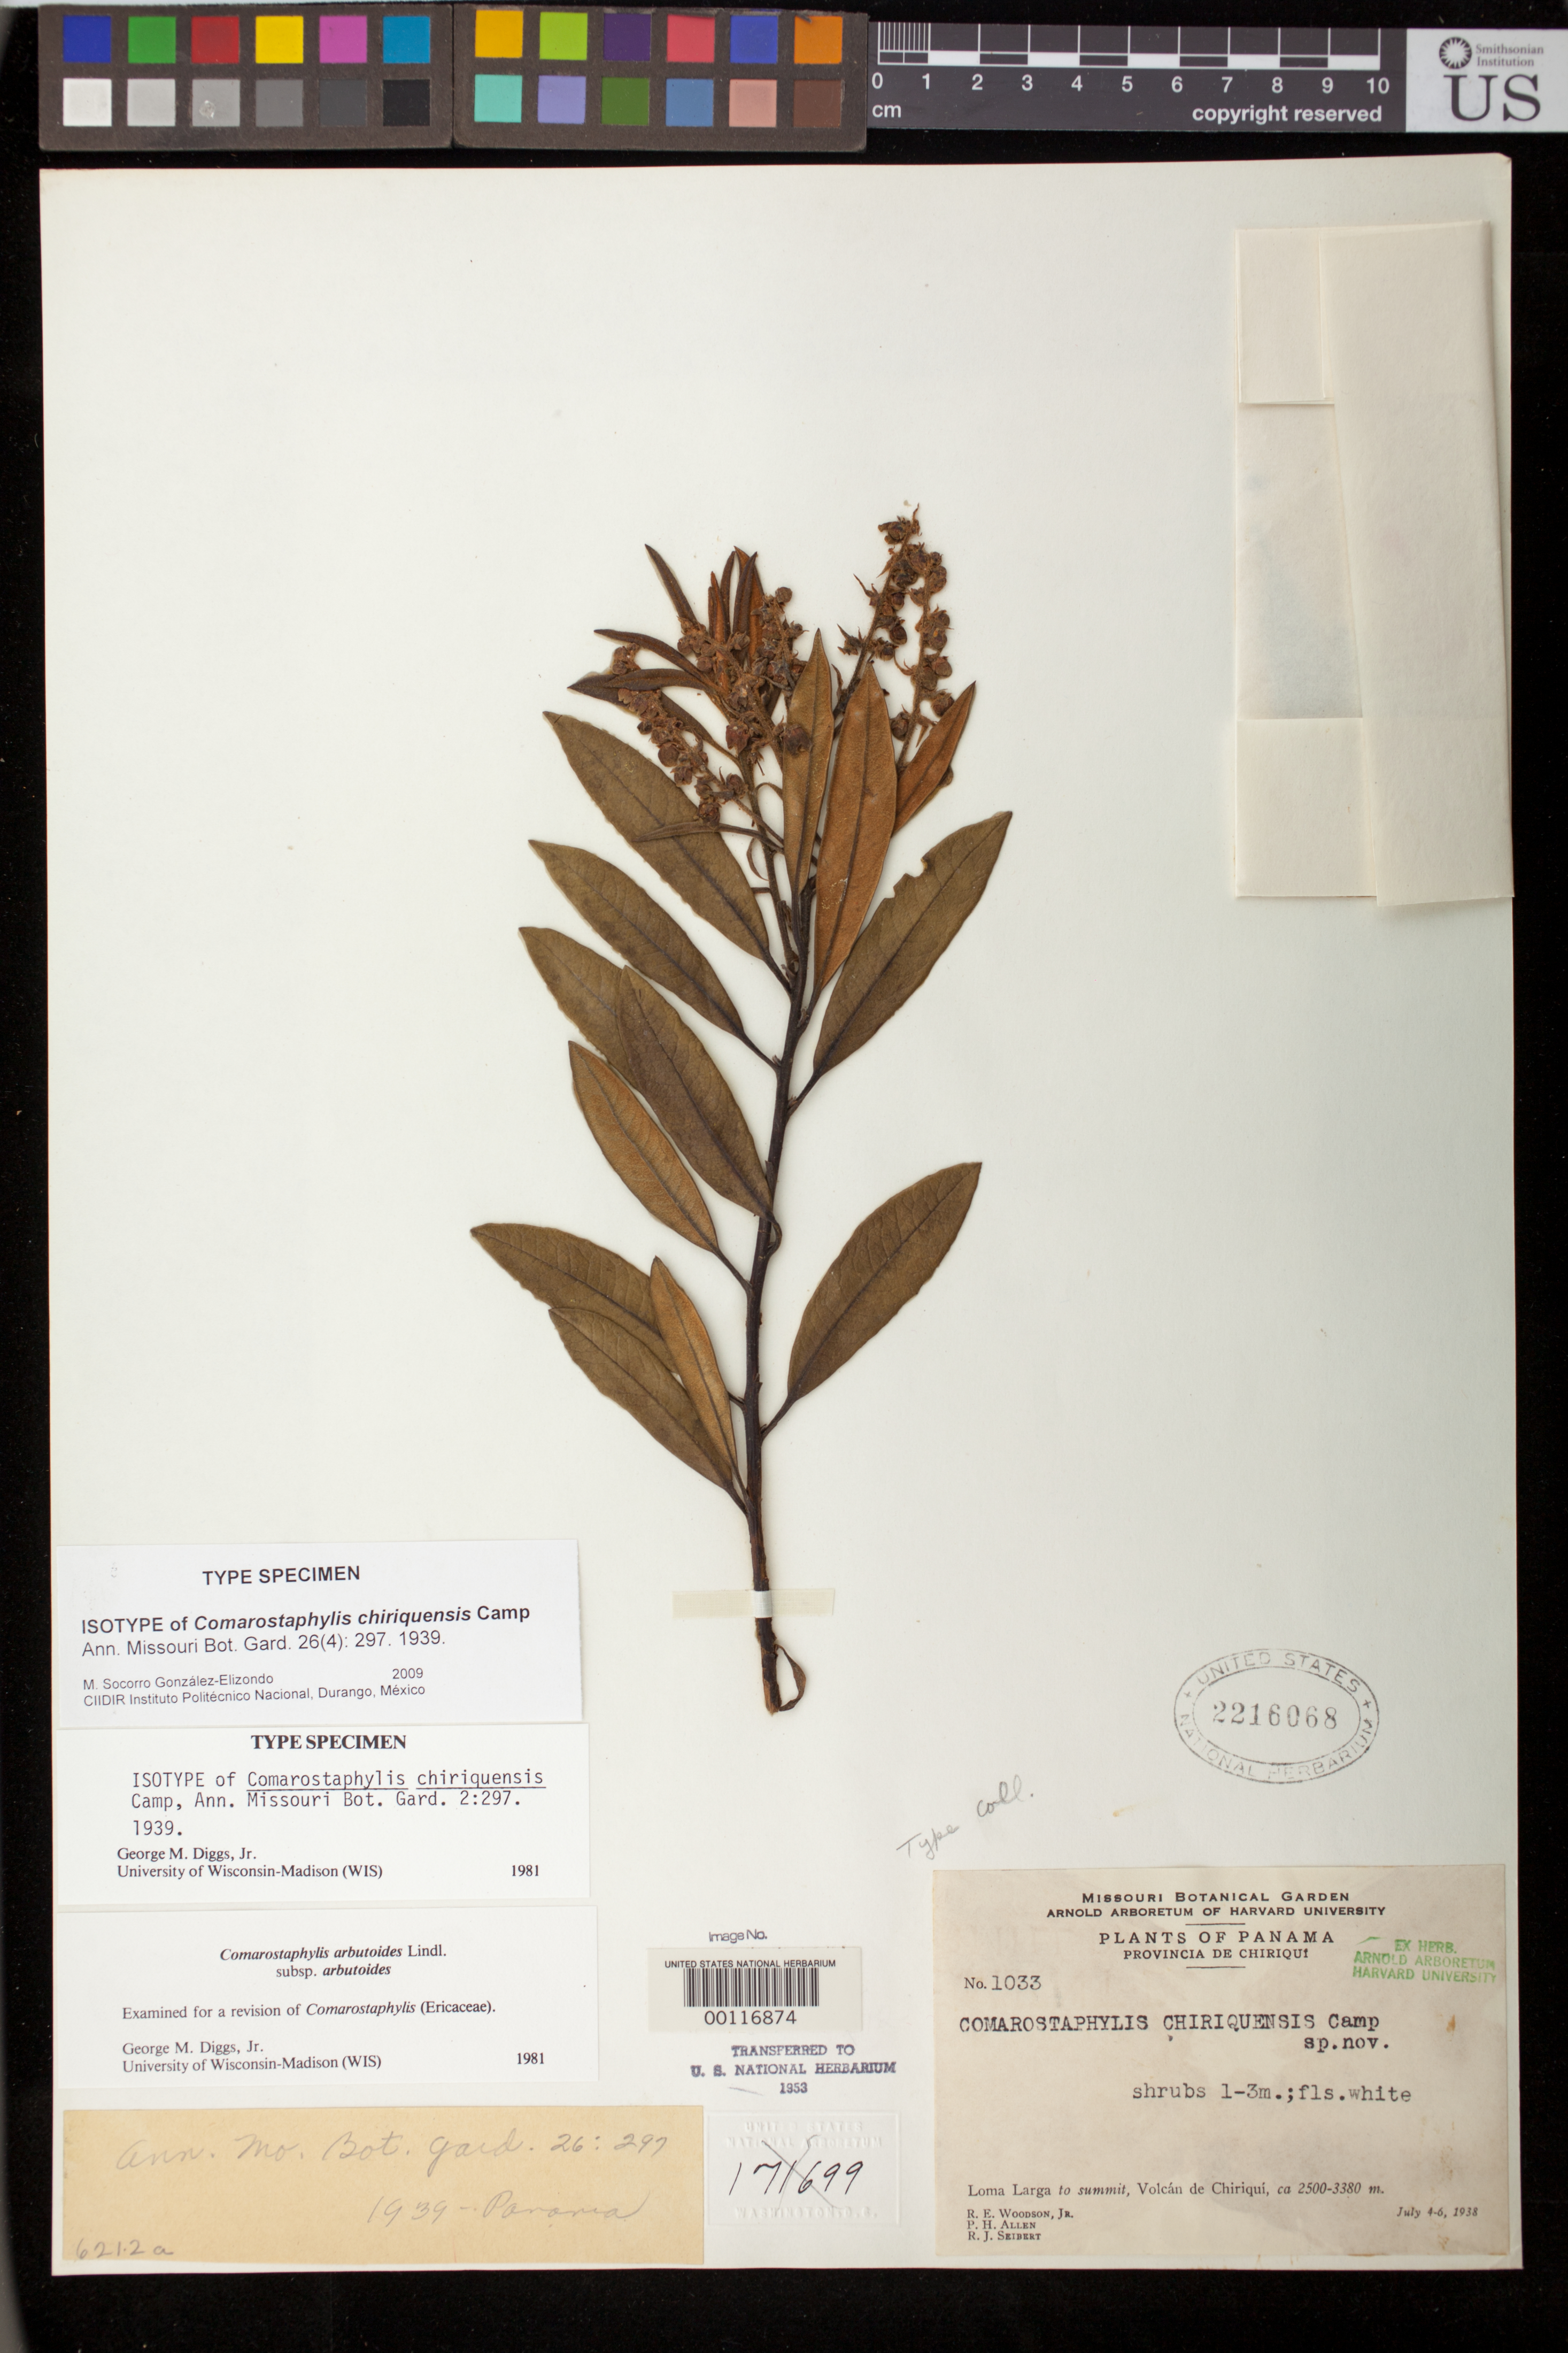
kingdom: Plantae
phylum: Tracheophyta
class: Magnoliopsida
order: Ericales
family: Ericaceae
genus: Comarostaphylis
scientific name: Comarostaphylis chiriquensis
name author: Camp in Woodson & Seibert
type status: Isotype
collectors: R. E. Woodson, P. H. Allen & R. J. Seibert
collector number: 1033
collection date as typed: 04 Jul 1938 to 06 Jul 1938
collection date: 1938-07-04/1938-07-06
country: Panama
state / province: Chiriquí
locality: Volcan de Chiriqui.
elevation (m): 2500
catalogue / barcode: US 2216068